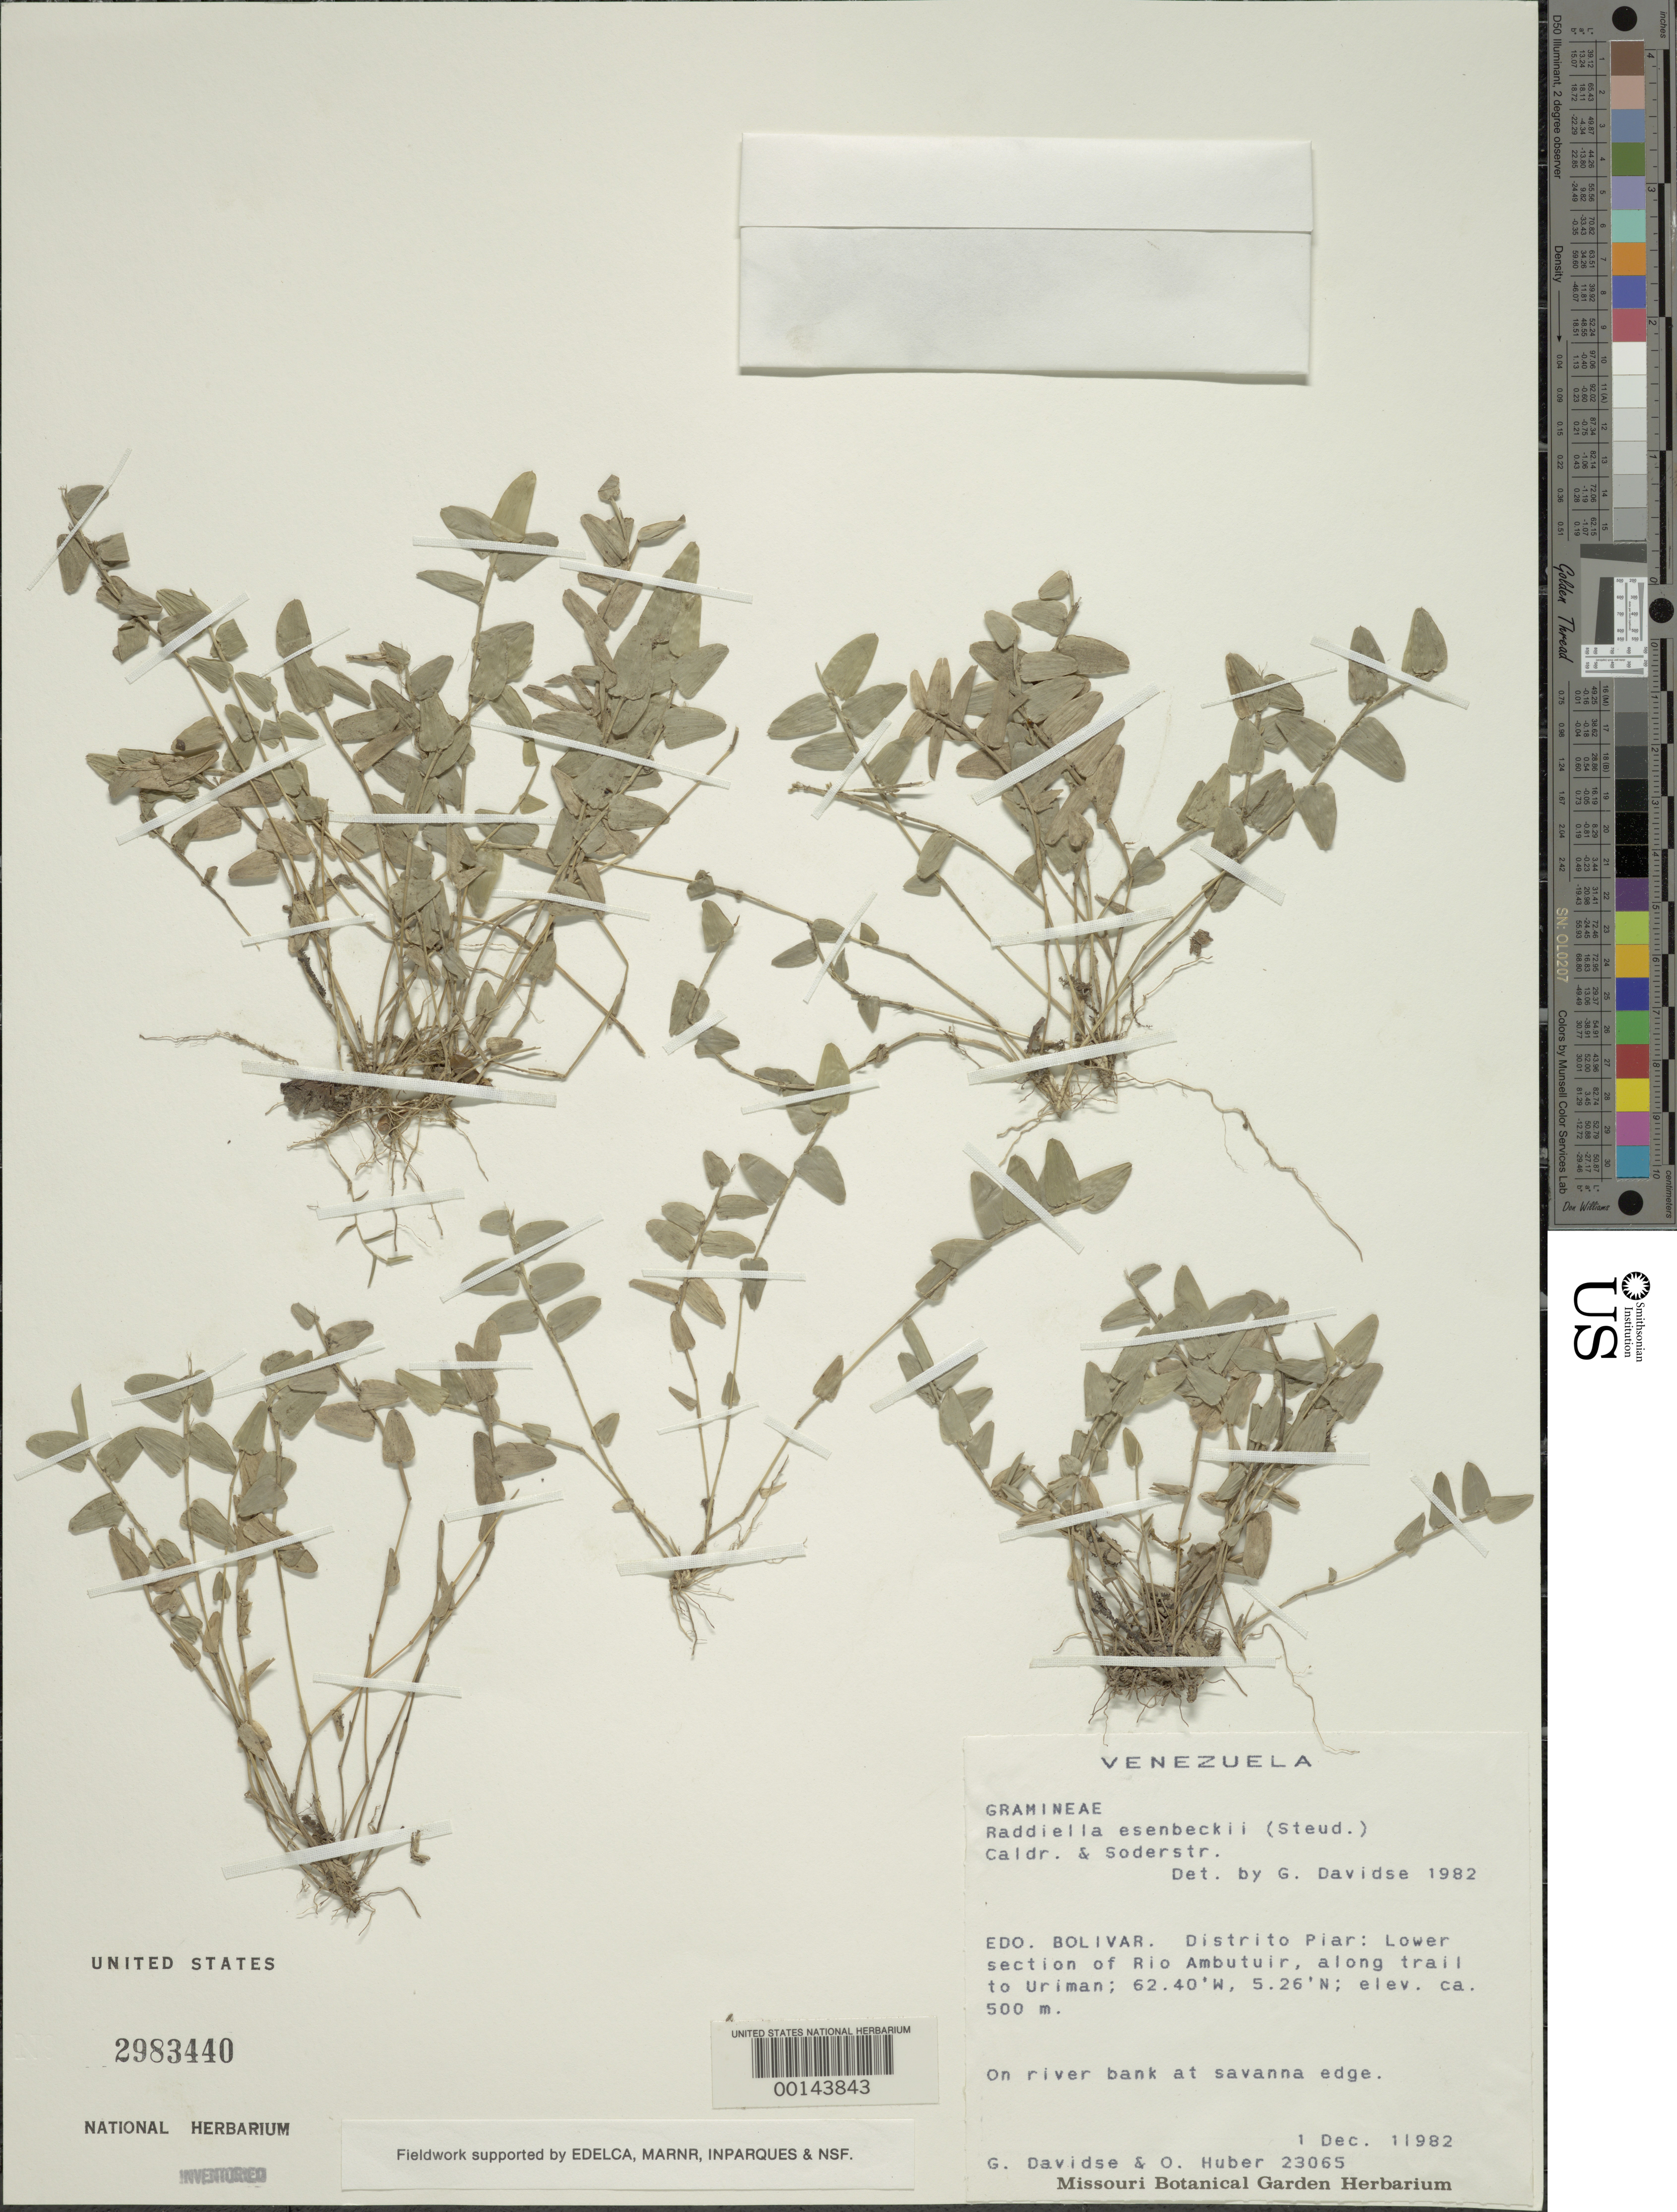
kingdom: Plantae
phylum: Tracheophyta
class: Liliopsida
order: Poales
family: Poaceae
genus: Raddiella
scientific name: Raddiella esenbeckii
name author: (Steud.) C. E. Calderón & Soderstr.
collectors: G. Davidse & O. Huber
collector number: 23065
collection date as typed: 01 Dec 1982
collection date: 1982-12-01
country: Venezuela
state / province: Bolivar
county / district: Piar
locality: Uriman lat 05 26'n: long 62 40'w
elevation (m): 500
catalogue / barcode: US 2983440